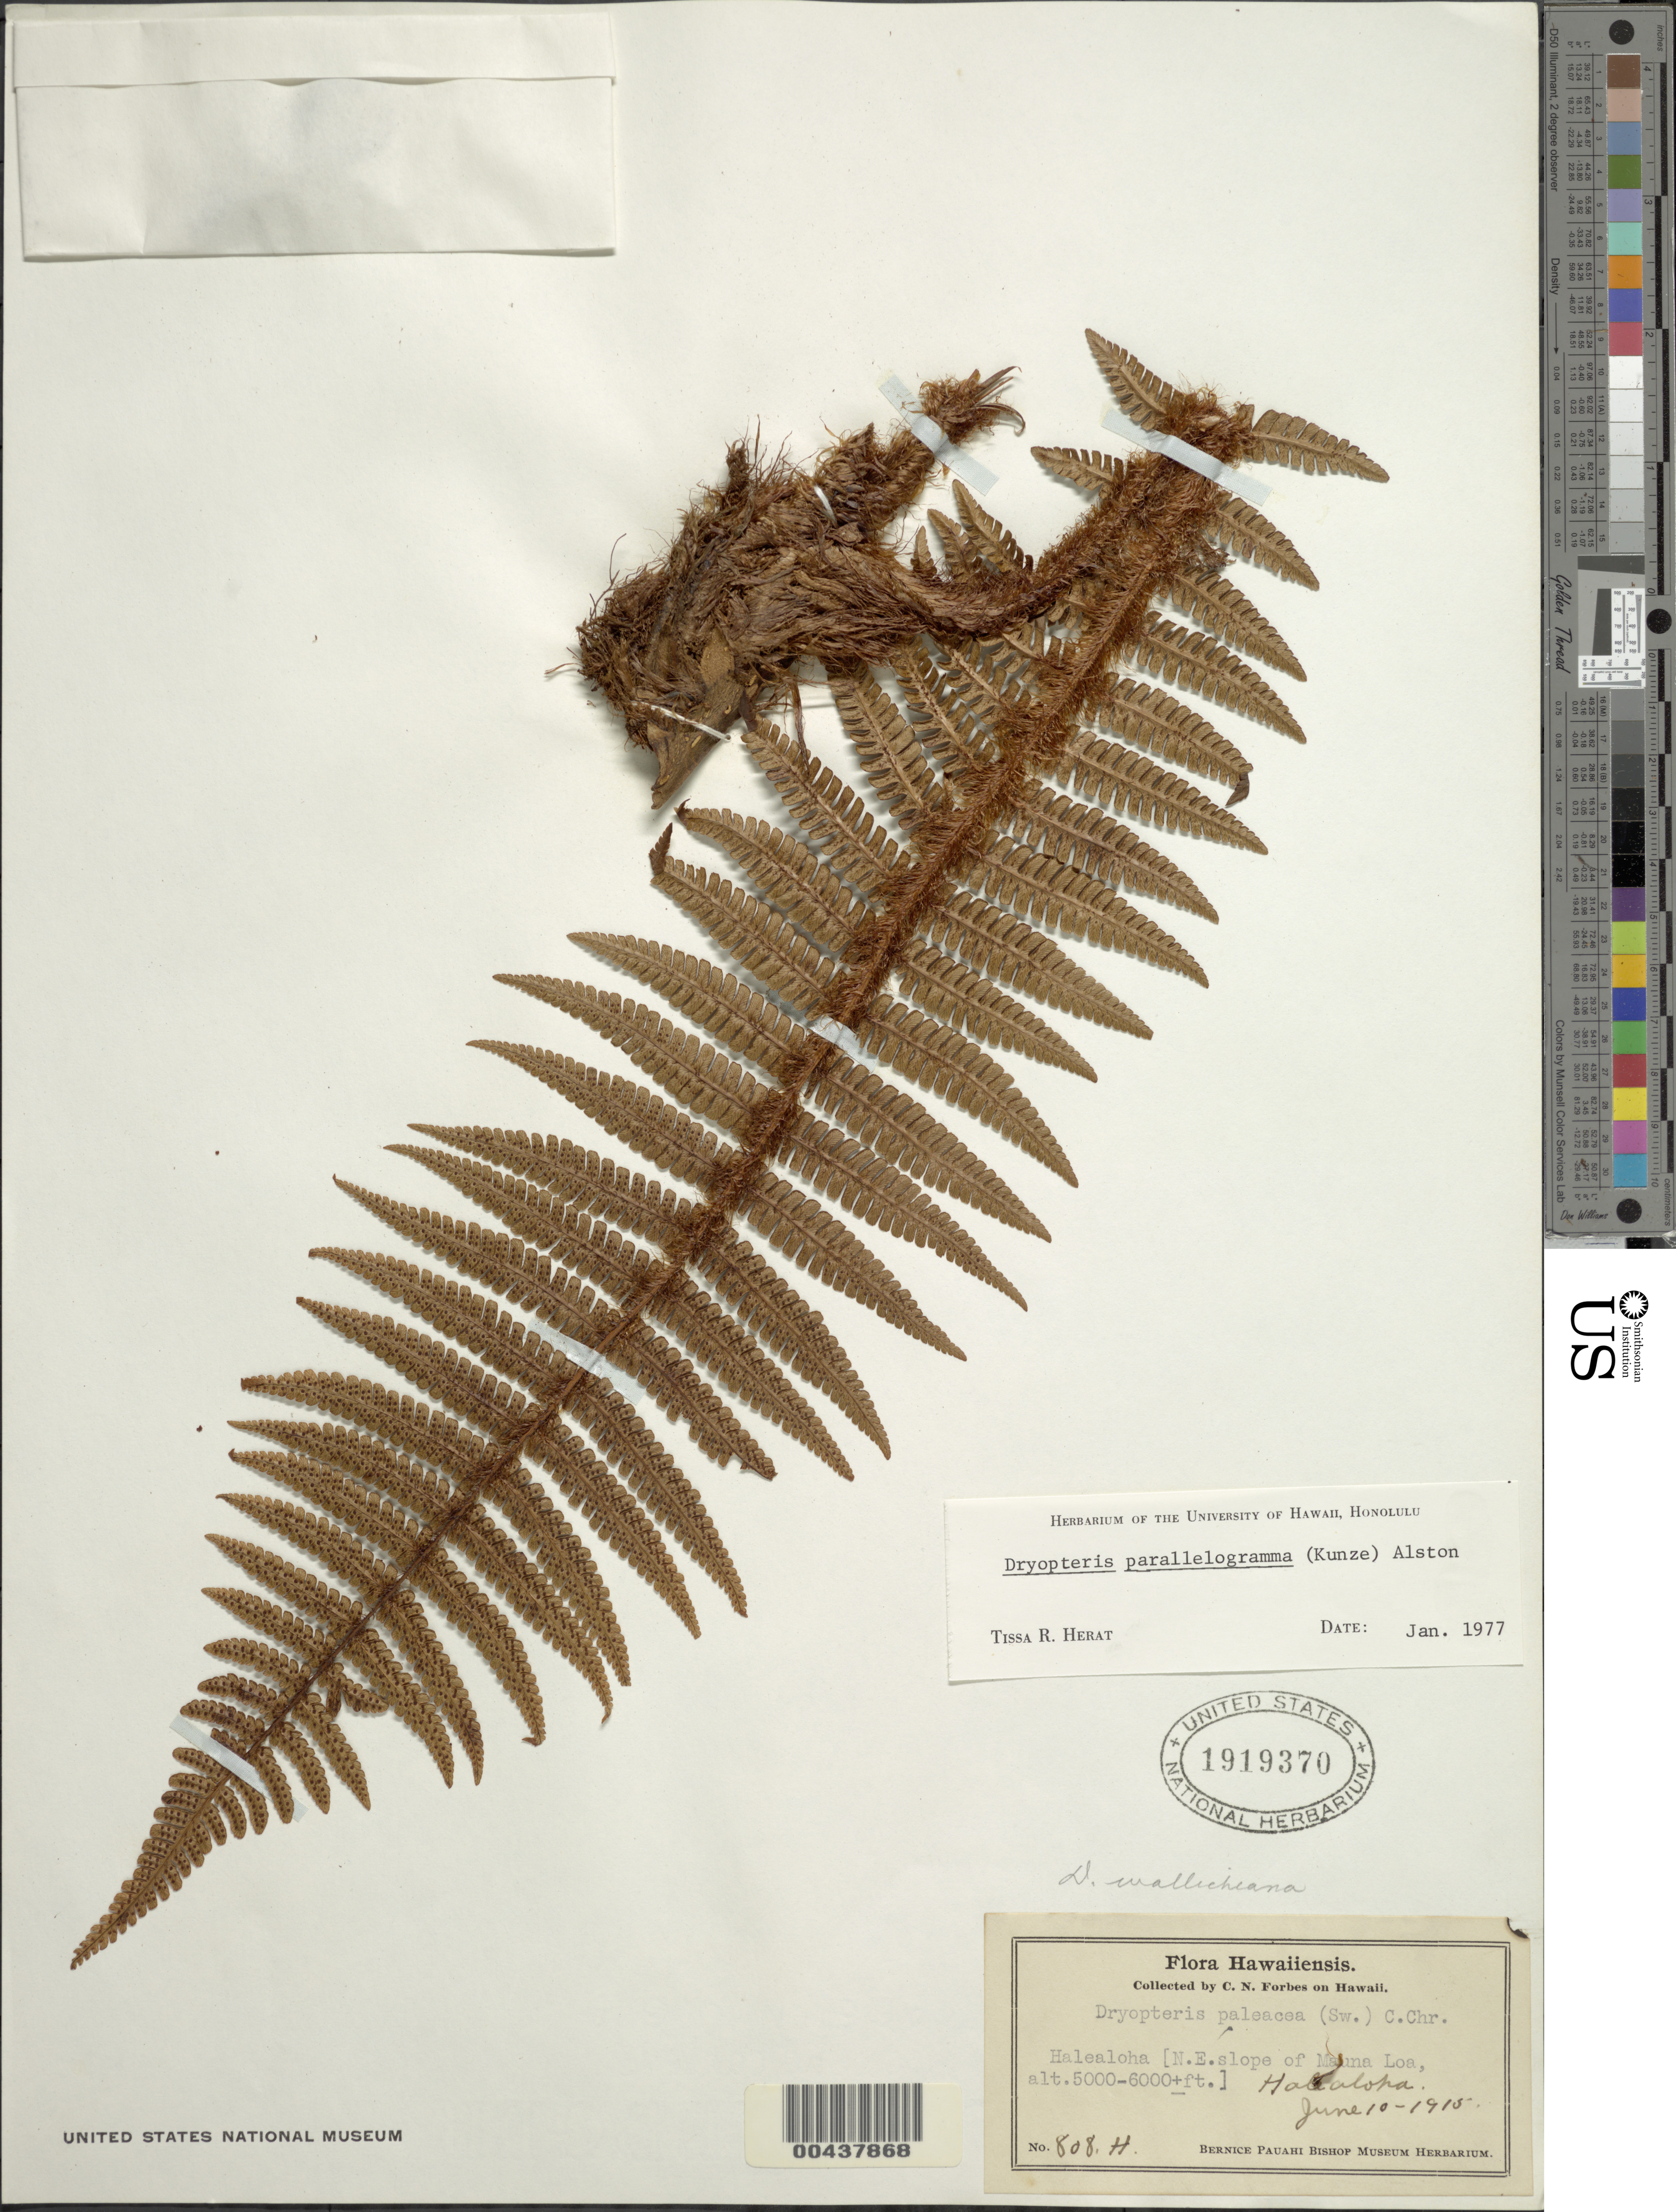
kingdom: Plantae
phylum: Tracheophyta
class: Polypodiopsida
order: Polypodiales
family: Dryopteridaceae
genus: Dryopteris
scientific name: Dryopteris wallichiana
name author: (Spreng.) Hyl.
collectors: C. N. Forbes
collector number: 808.H.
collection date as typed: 10 Jun 1915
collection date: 1915-06-10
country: United States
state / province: Hawaii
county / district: Hawaii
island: Hawaii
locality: Halealoha (NE slope of Mauna Loa)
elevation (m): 1524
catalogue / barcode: US 1919370